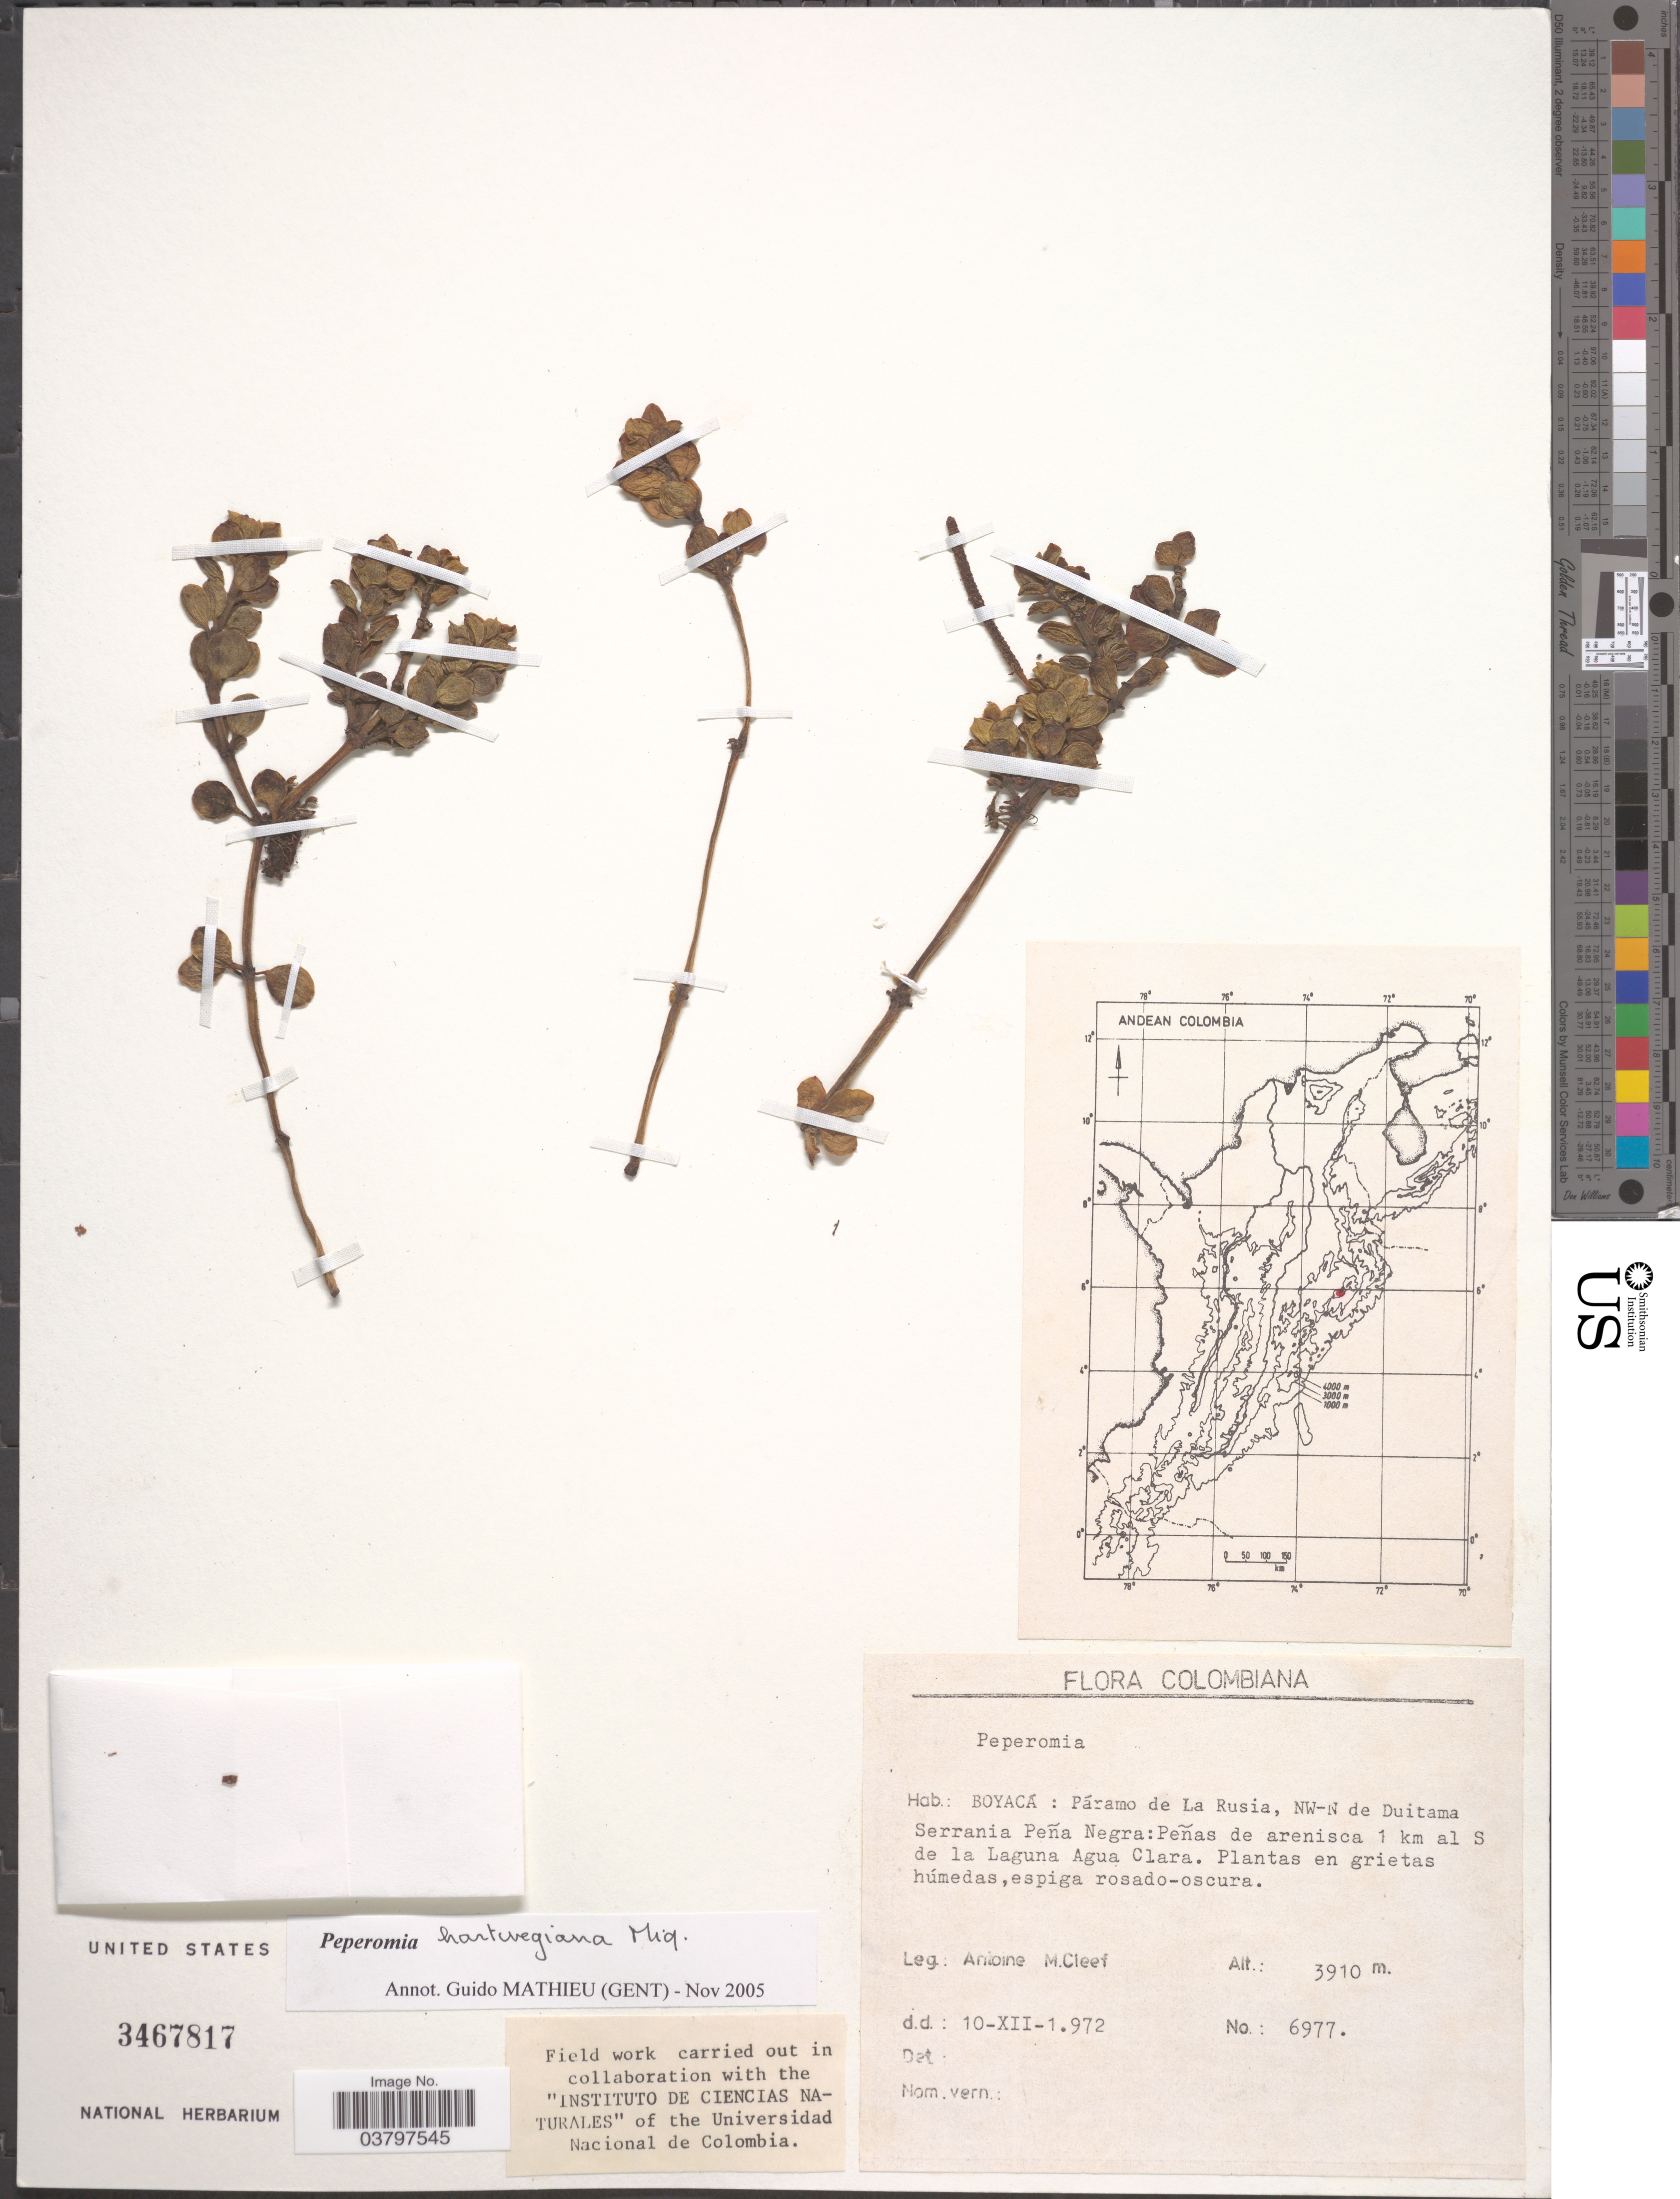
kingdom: Plantae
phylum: Tracheophyta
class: Magnoliopsida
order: Piperales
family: Piperaceae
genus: Peperomia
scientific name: Peperomia hartwegiana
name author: Miq.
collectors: A. M. Cleef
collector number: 6977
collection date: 1972-12-10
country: Colombia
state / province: Boyacá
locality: Páramo de La Rusia, NW-N de Duitama Serrania Peña Negra: Peñas de arenisca 1 km al S de la Laguna Agua Clara.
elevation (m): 3910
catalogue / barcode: US 3467817